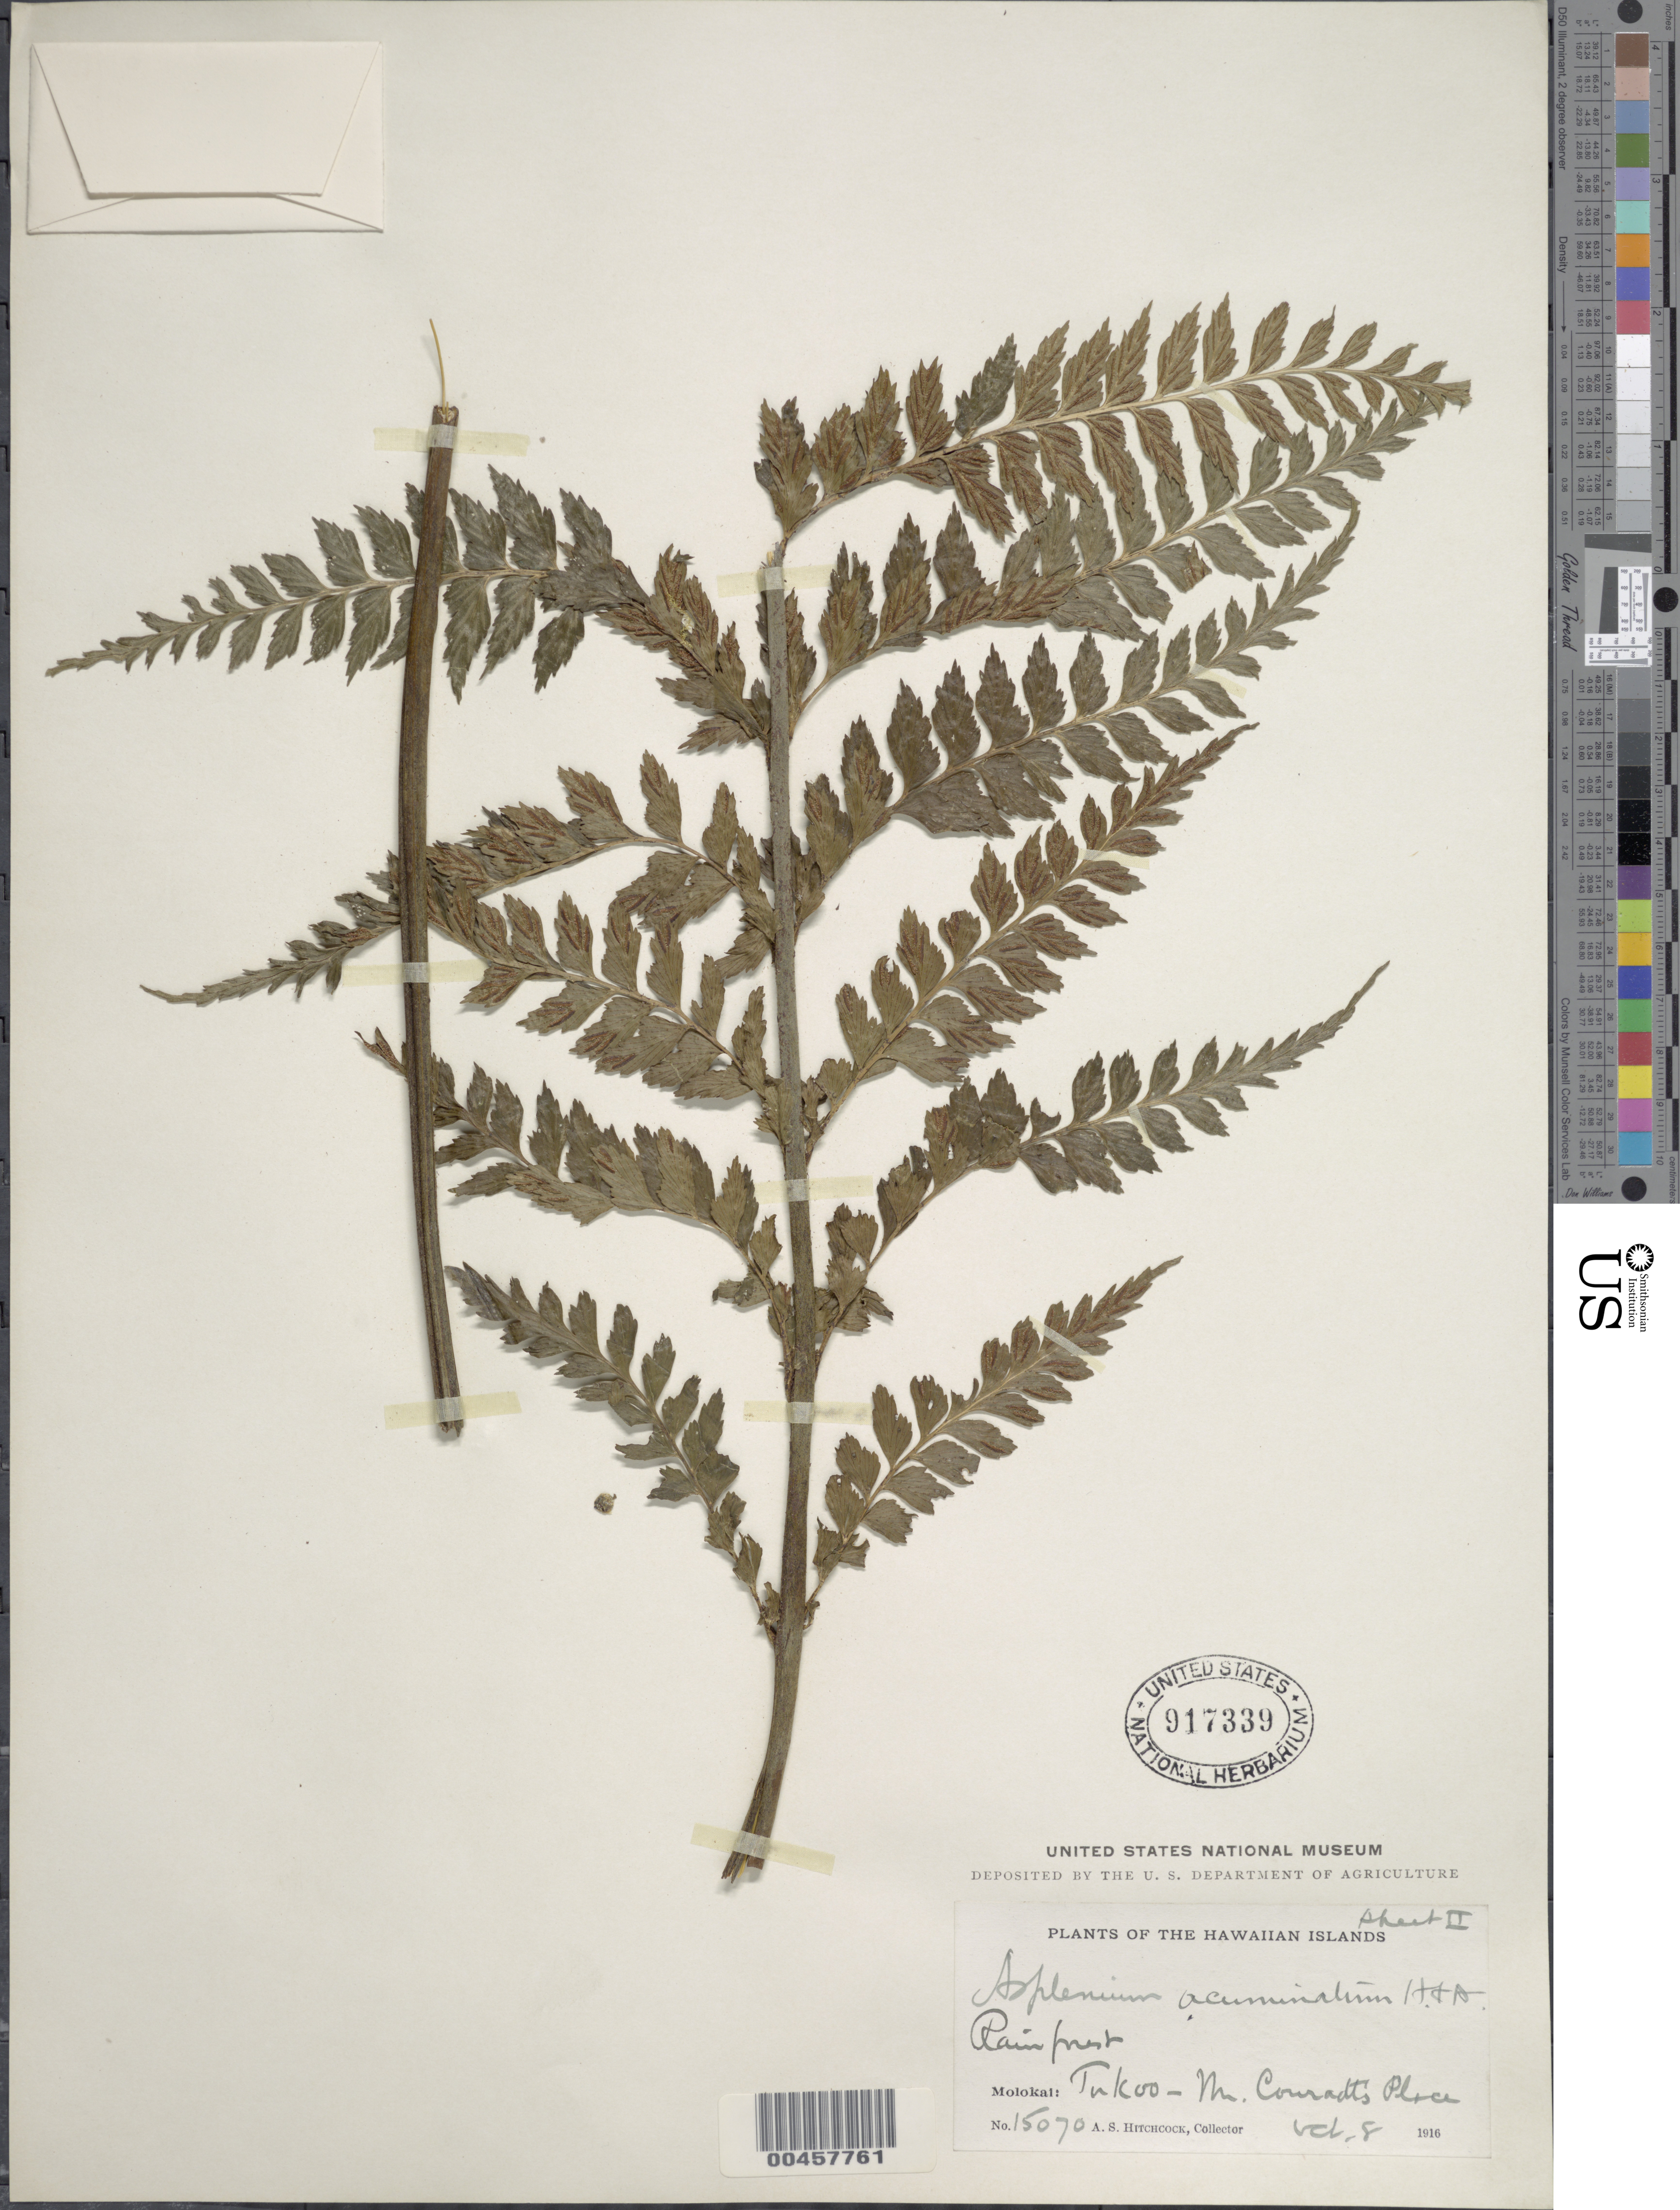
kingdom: Plantae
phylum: Tracheophyta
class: Polypodiopsida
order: Polypodiales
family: Aspleniaceae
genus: Asplenium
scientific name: Asplenium acuminatum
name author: Hook. & Arn.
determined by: Wagner, W. L., (BOT), Smithsonian Institution - National Museum of Natural History (UNITED STATES)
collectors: A. S. Hitchcock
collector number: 15070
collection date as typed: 8 Oct 1916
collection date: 1916-10-08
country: United States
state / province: Hawaii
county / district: Maui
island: Moloka'i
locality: Pukoo - Mr. Conradt's place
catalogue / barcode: US 917339